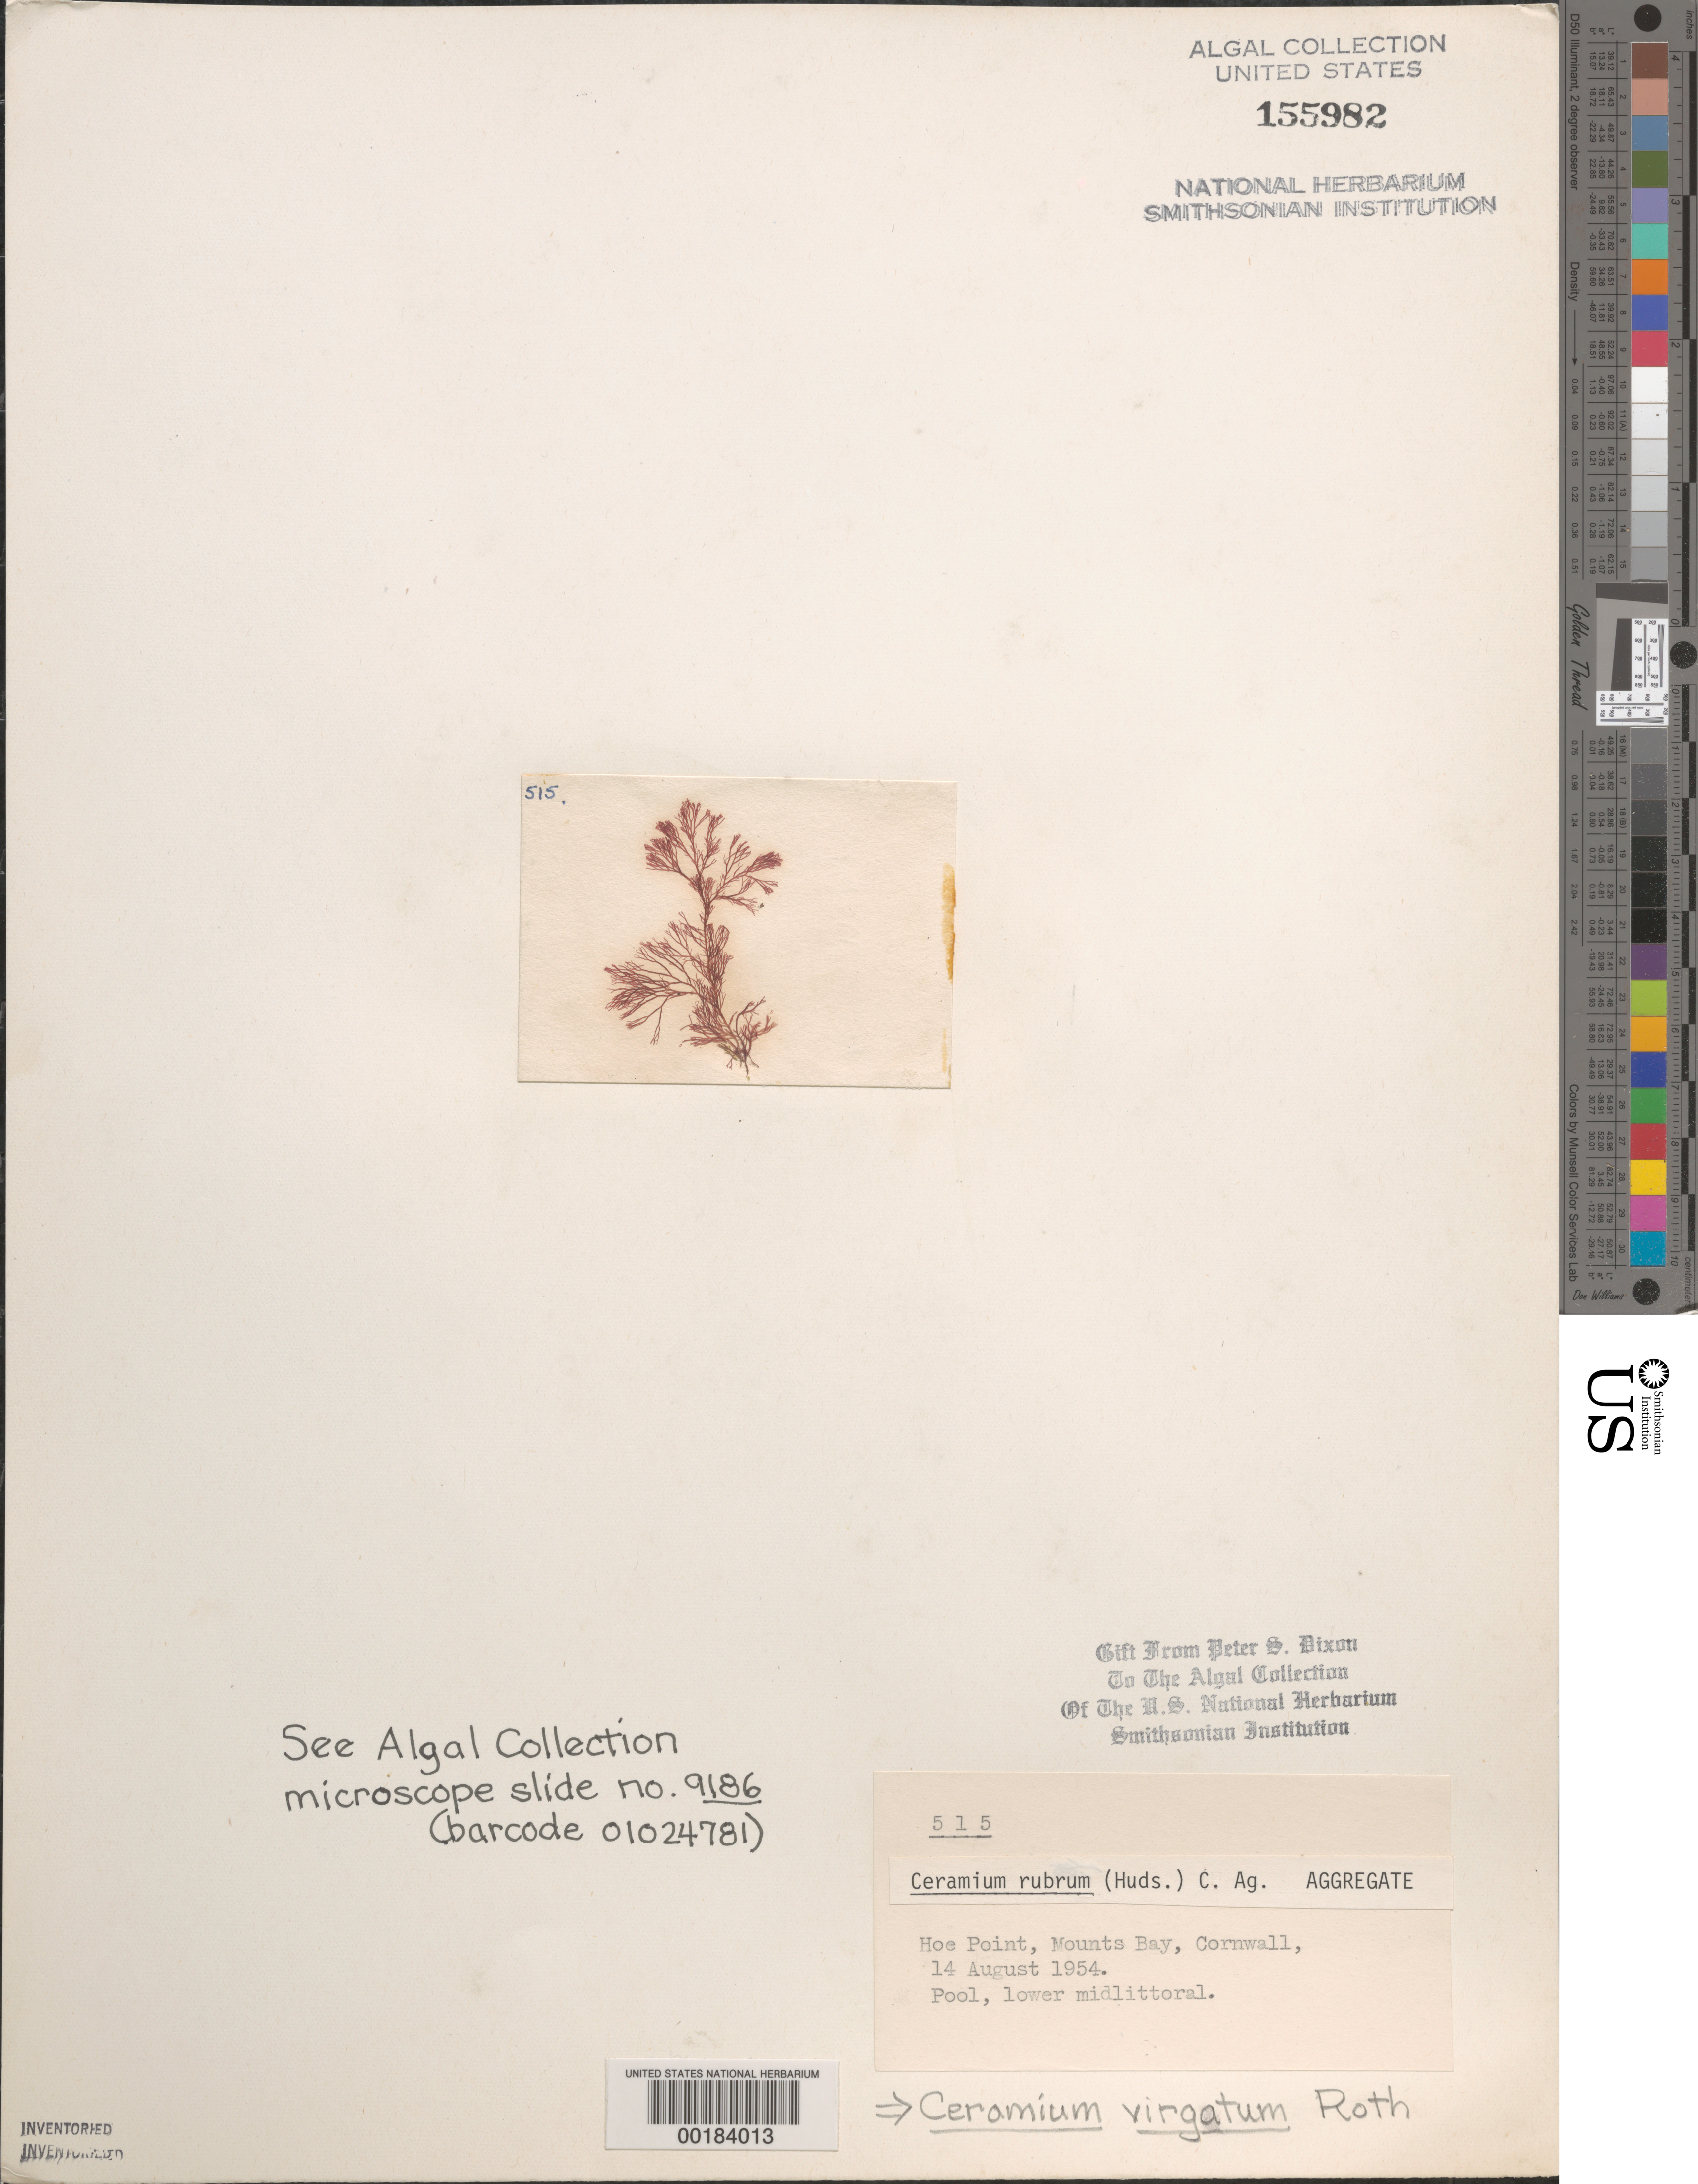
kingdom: Plantae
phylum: Rhodophyta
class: Florideophyceae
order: Ceramiales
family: Ceramiaceae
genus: Ceramium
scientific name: Ceramium virgatum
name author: Roth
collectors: P. S. Dixon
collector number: PSD 515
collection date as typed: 14 Aug 1954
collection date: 1954-08-14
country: United Kingdom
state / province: England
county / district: Cornwall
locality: Hoe Point, Mounts Bay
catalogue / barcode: US 155982